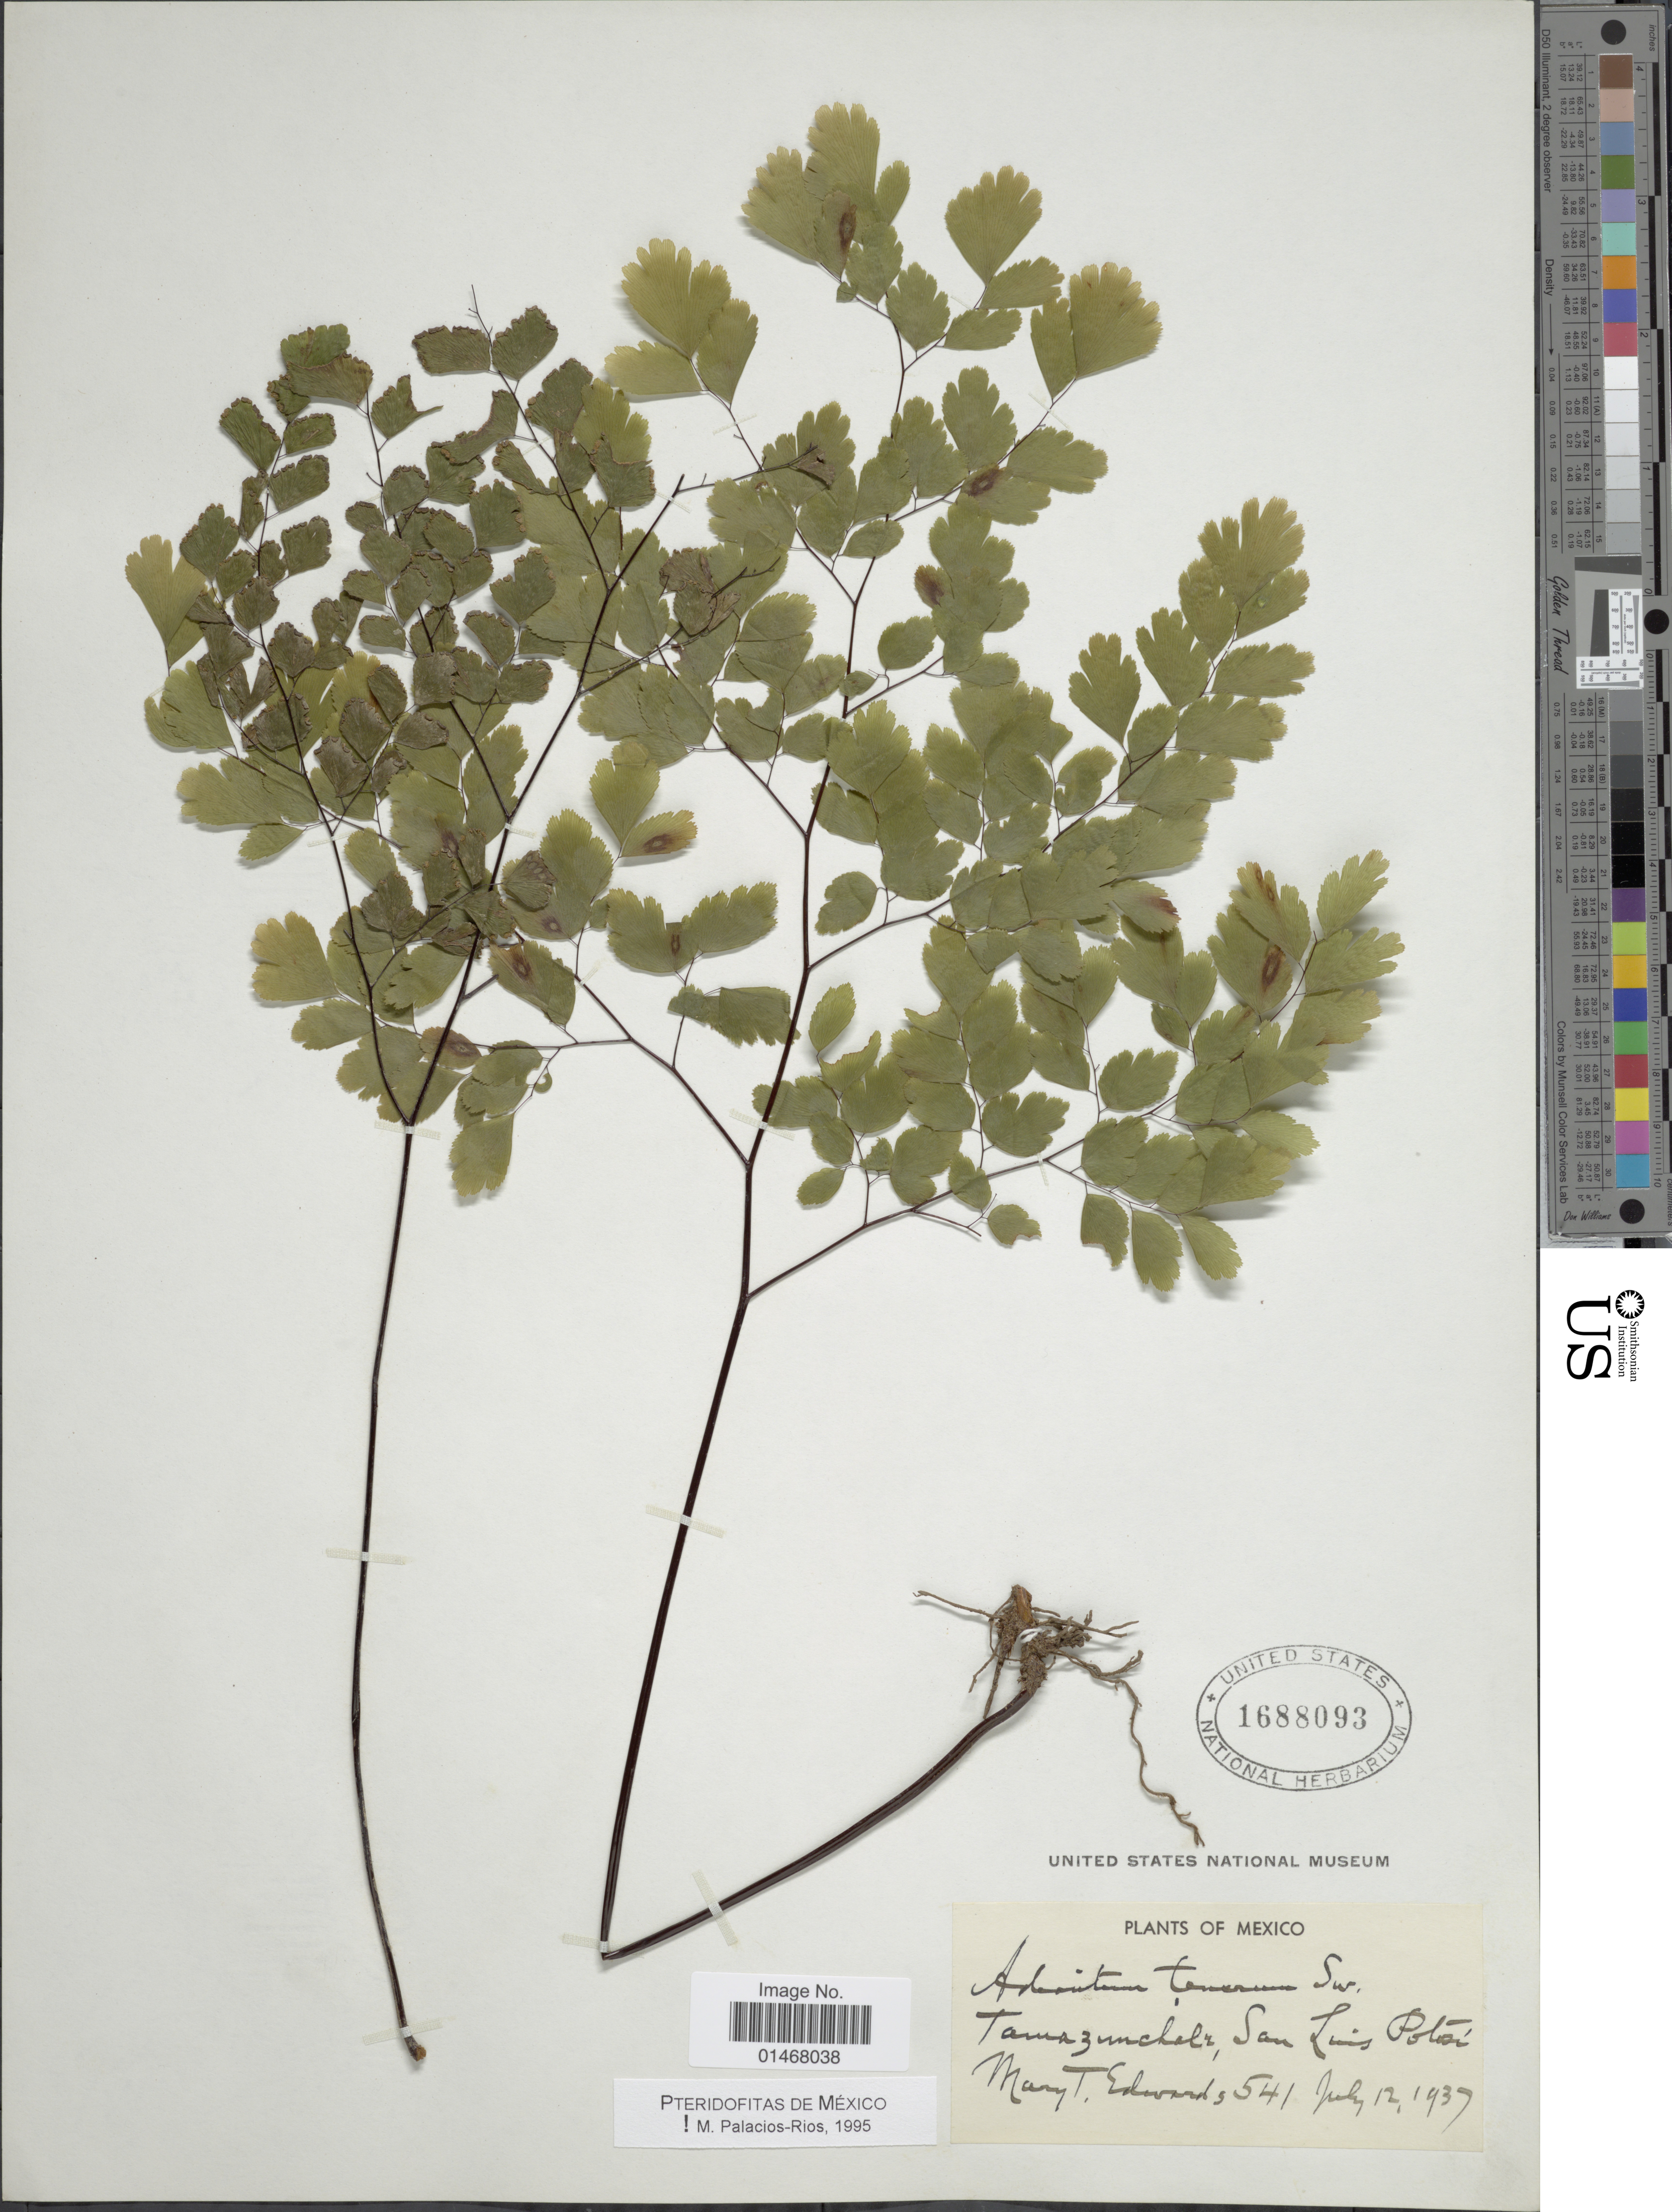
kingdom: Plantae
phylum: Tracheophyta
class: Polypodiopsida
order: Polypodiales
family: Pteridaceae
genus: Adiantum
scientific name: Adiantum tenerum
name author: Sw.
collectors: M. Edward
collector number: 541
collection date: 1937-07-12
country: Mexico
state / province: San Luis Potosí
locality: Tamazunchale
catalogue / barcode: US 1688093